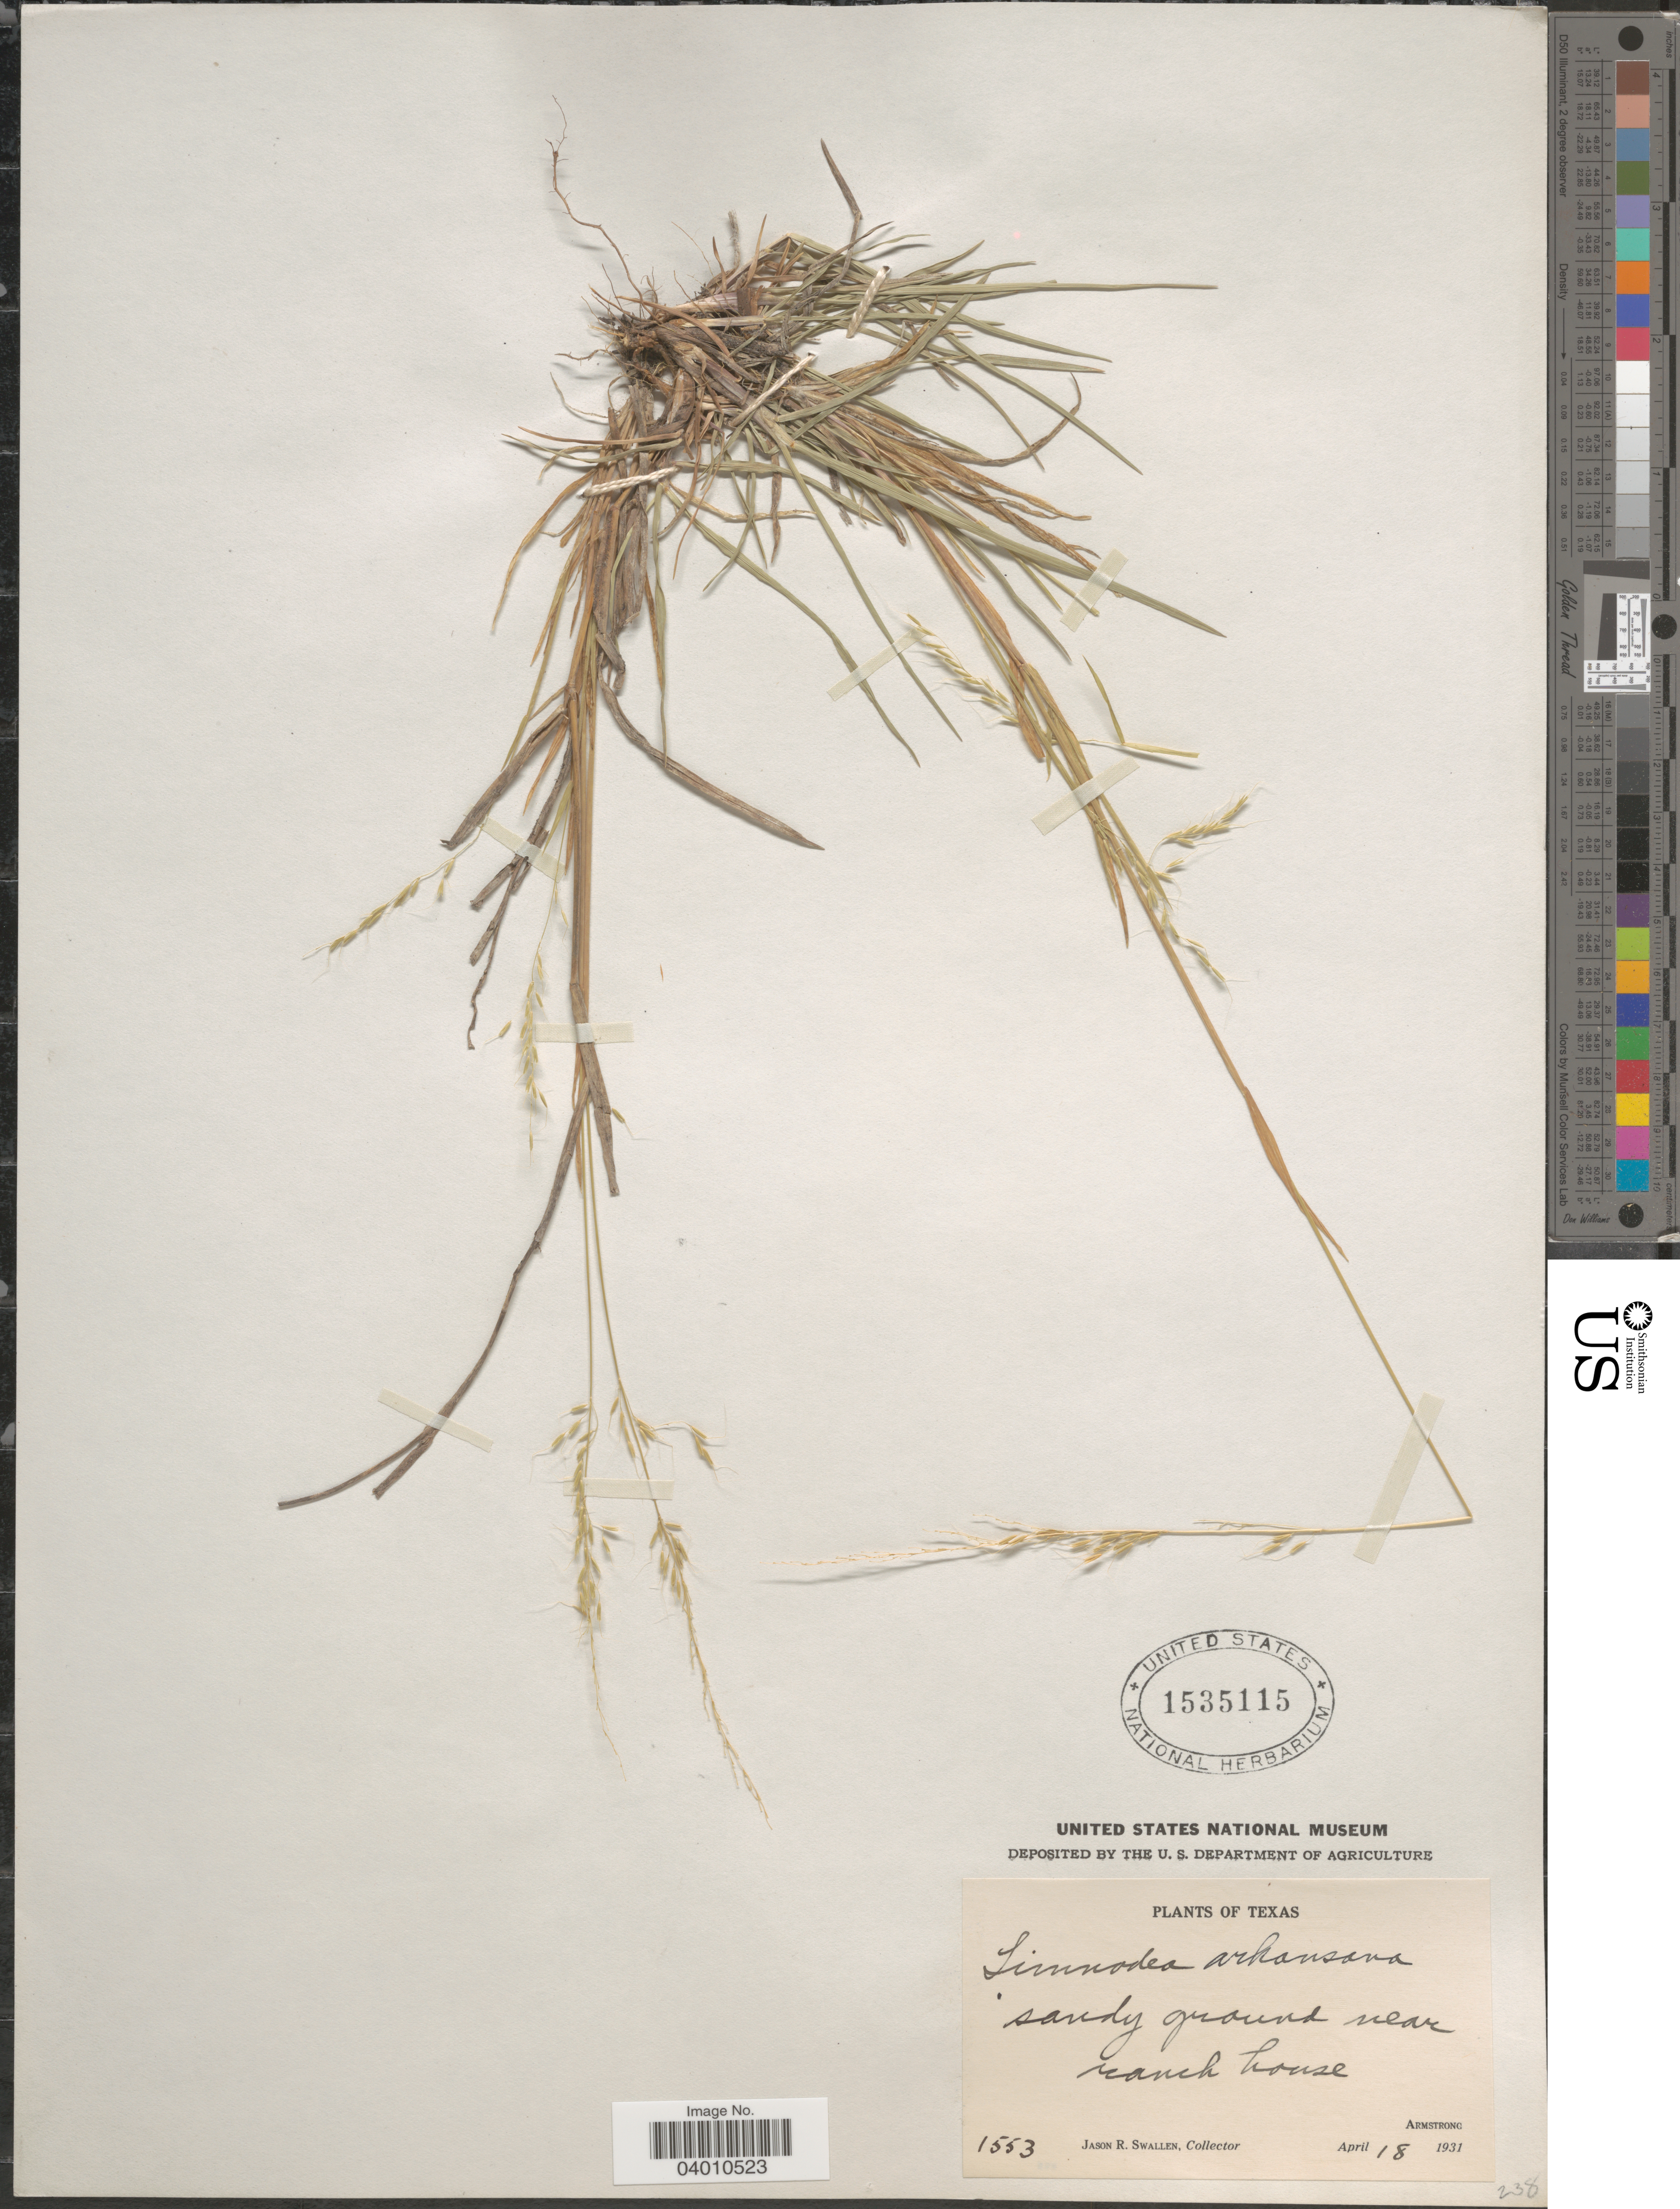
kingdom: Plantae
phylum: Tracheophyta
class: Liliopsida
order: Poales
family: Poaceae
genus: Limnodea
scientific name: Limnodea arkansana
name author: (Nutt.) L.H. Dewey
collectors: J. R. Swallen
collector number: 1553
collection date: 1931-04-18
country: United States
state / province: Texas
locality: Sandy ground near ranch house. Armstrong.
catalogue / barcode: US 1535115